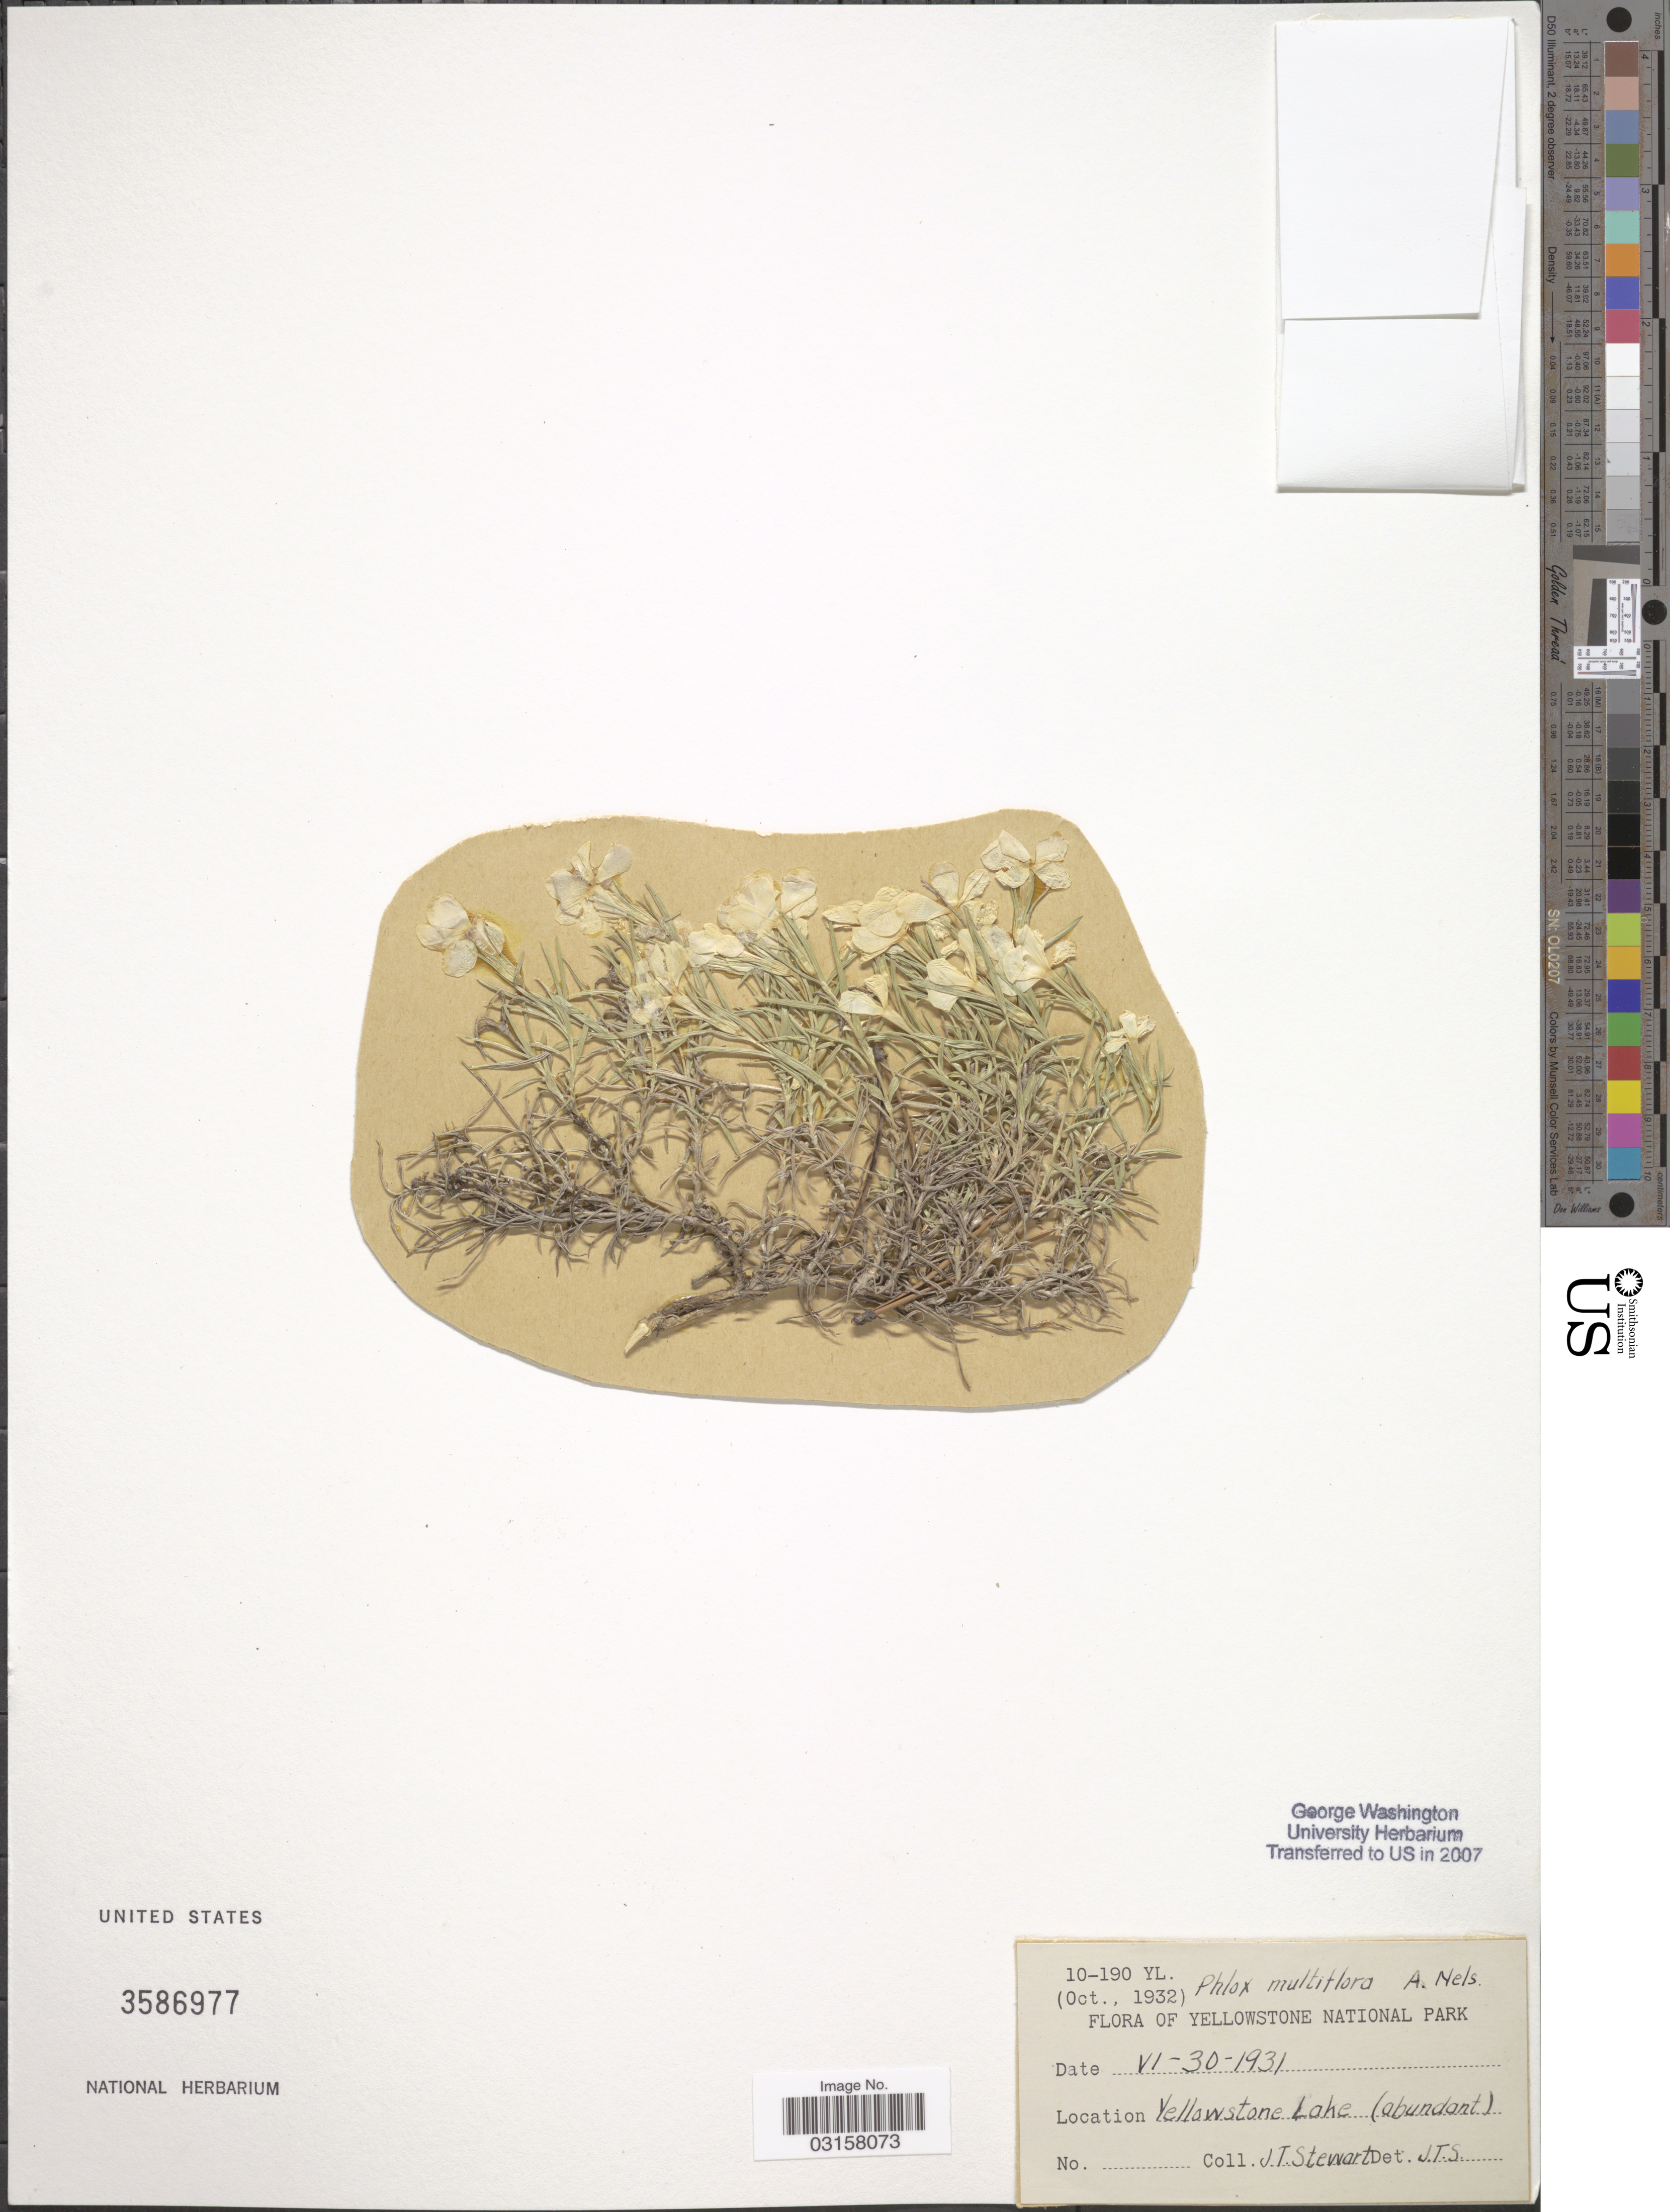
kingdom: Plantae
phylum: Tracheophyta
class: Magnoliopsida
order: Ericales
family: Polemoniaceae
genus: Phlox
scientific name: Phlox multiflora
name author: A. Nelson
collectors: J. Stewart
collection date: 1931-06-30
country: United States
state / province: Wyoming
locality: Yellowstone National Park. Yellowstone Lake.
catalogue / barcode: US 3586977